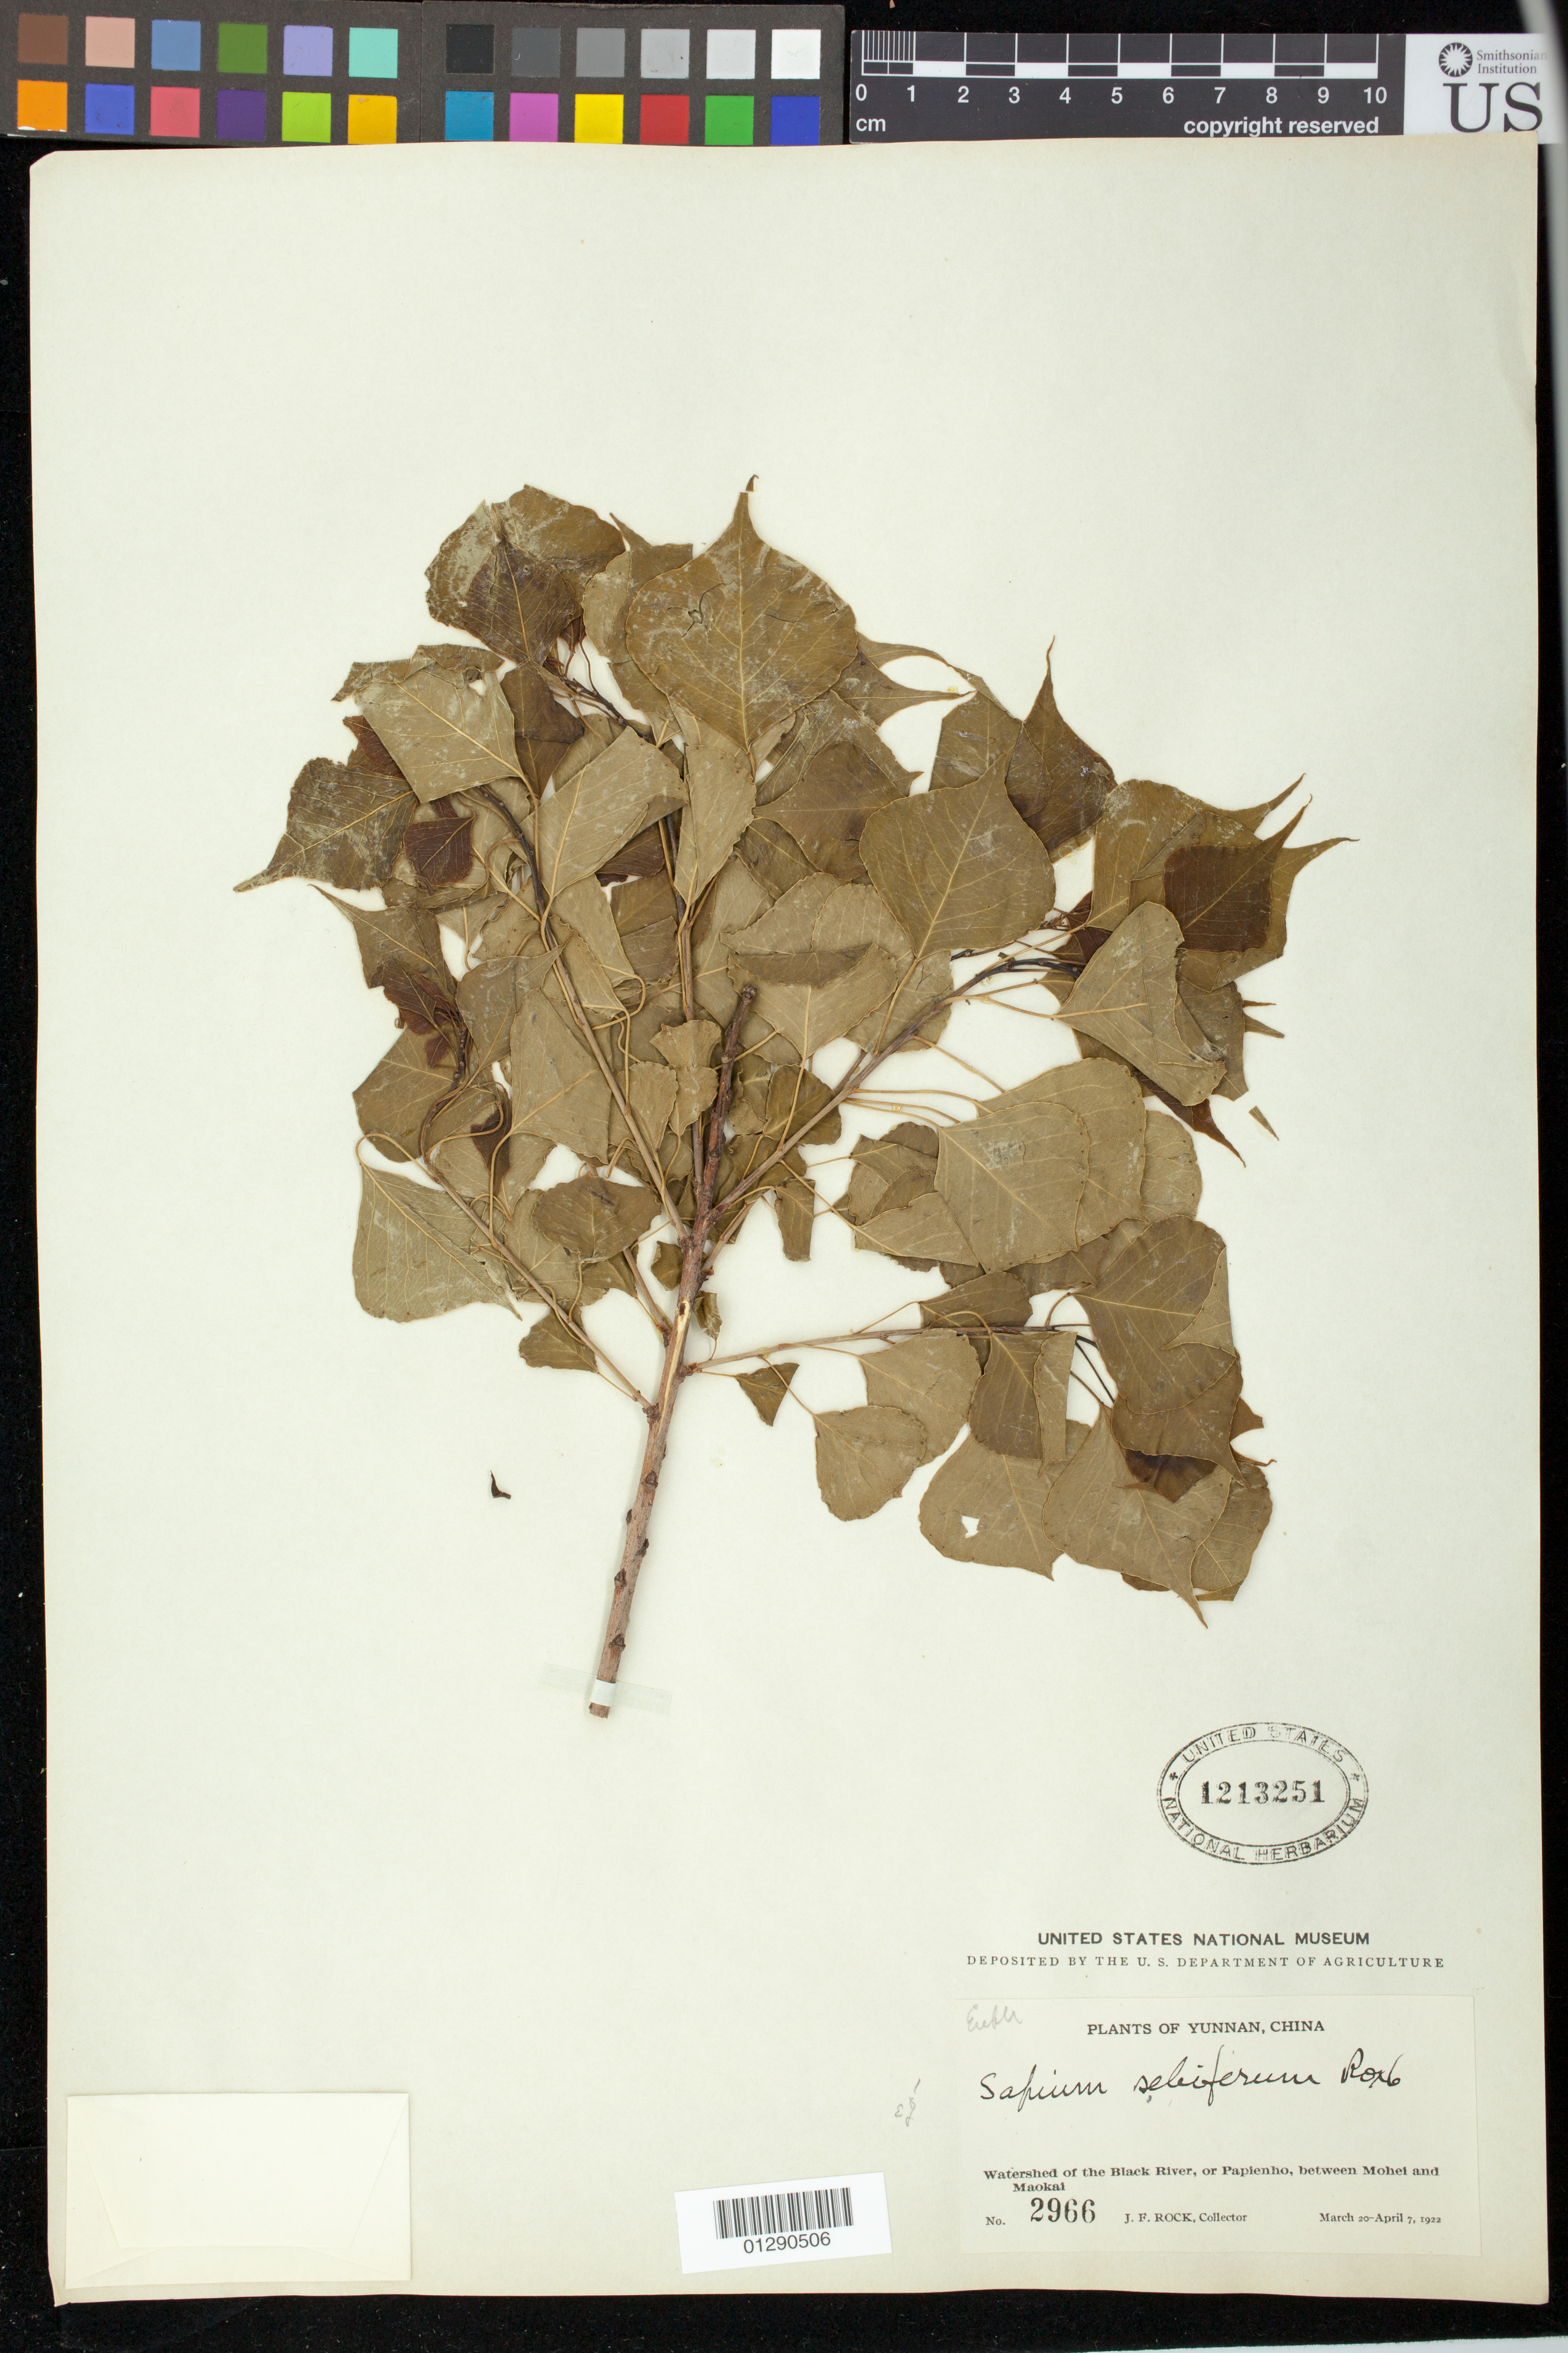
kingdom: Plantae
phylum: Tracheophyta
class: Magnoliopsida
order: Malpighiales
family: Euphorbiaceae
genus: Sapium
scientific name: Sapium sebiferum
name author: (L.) Roxb.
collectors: J. F. Rock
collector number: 2966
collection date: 1922-03-20/1922-04-07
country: China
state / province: Yunnan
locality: Watershed of the Black River, or Papienho, between Mohel and Maokai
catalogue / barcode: US 1213251